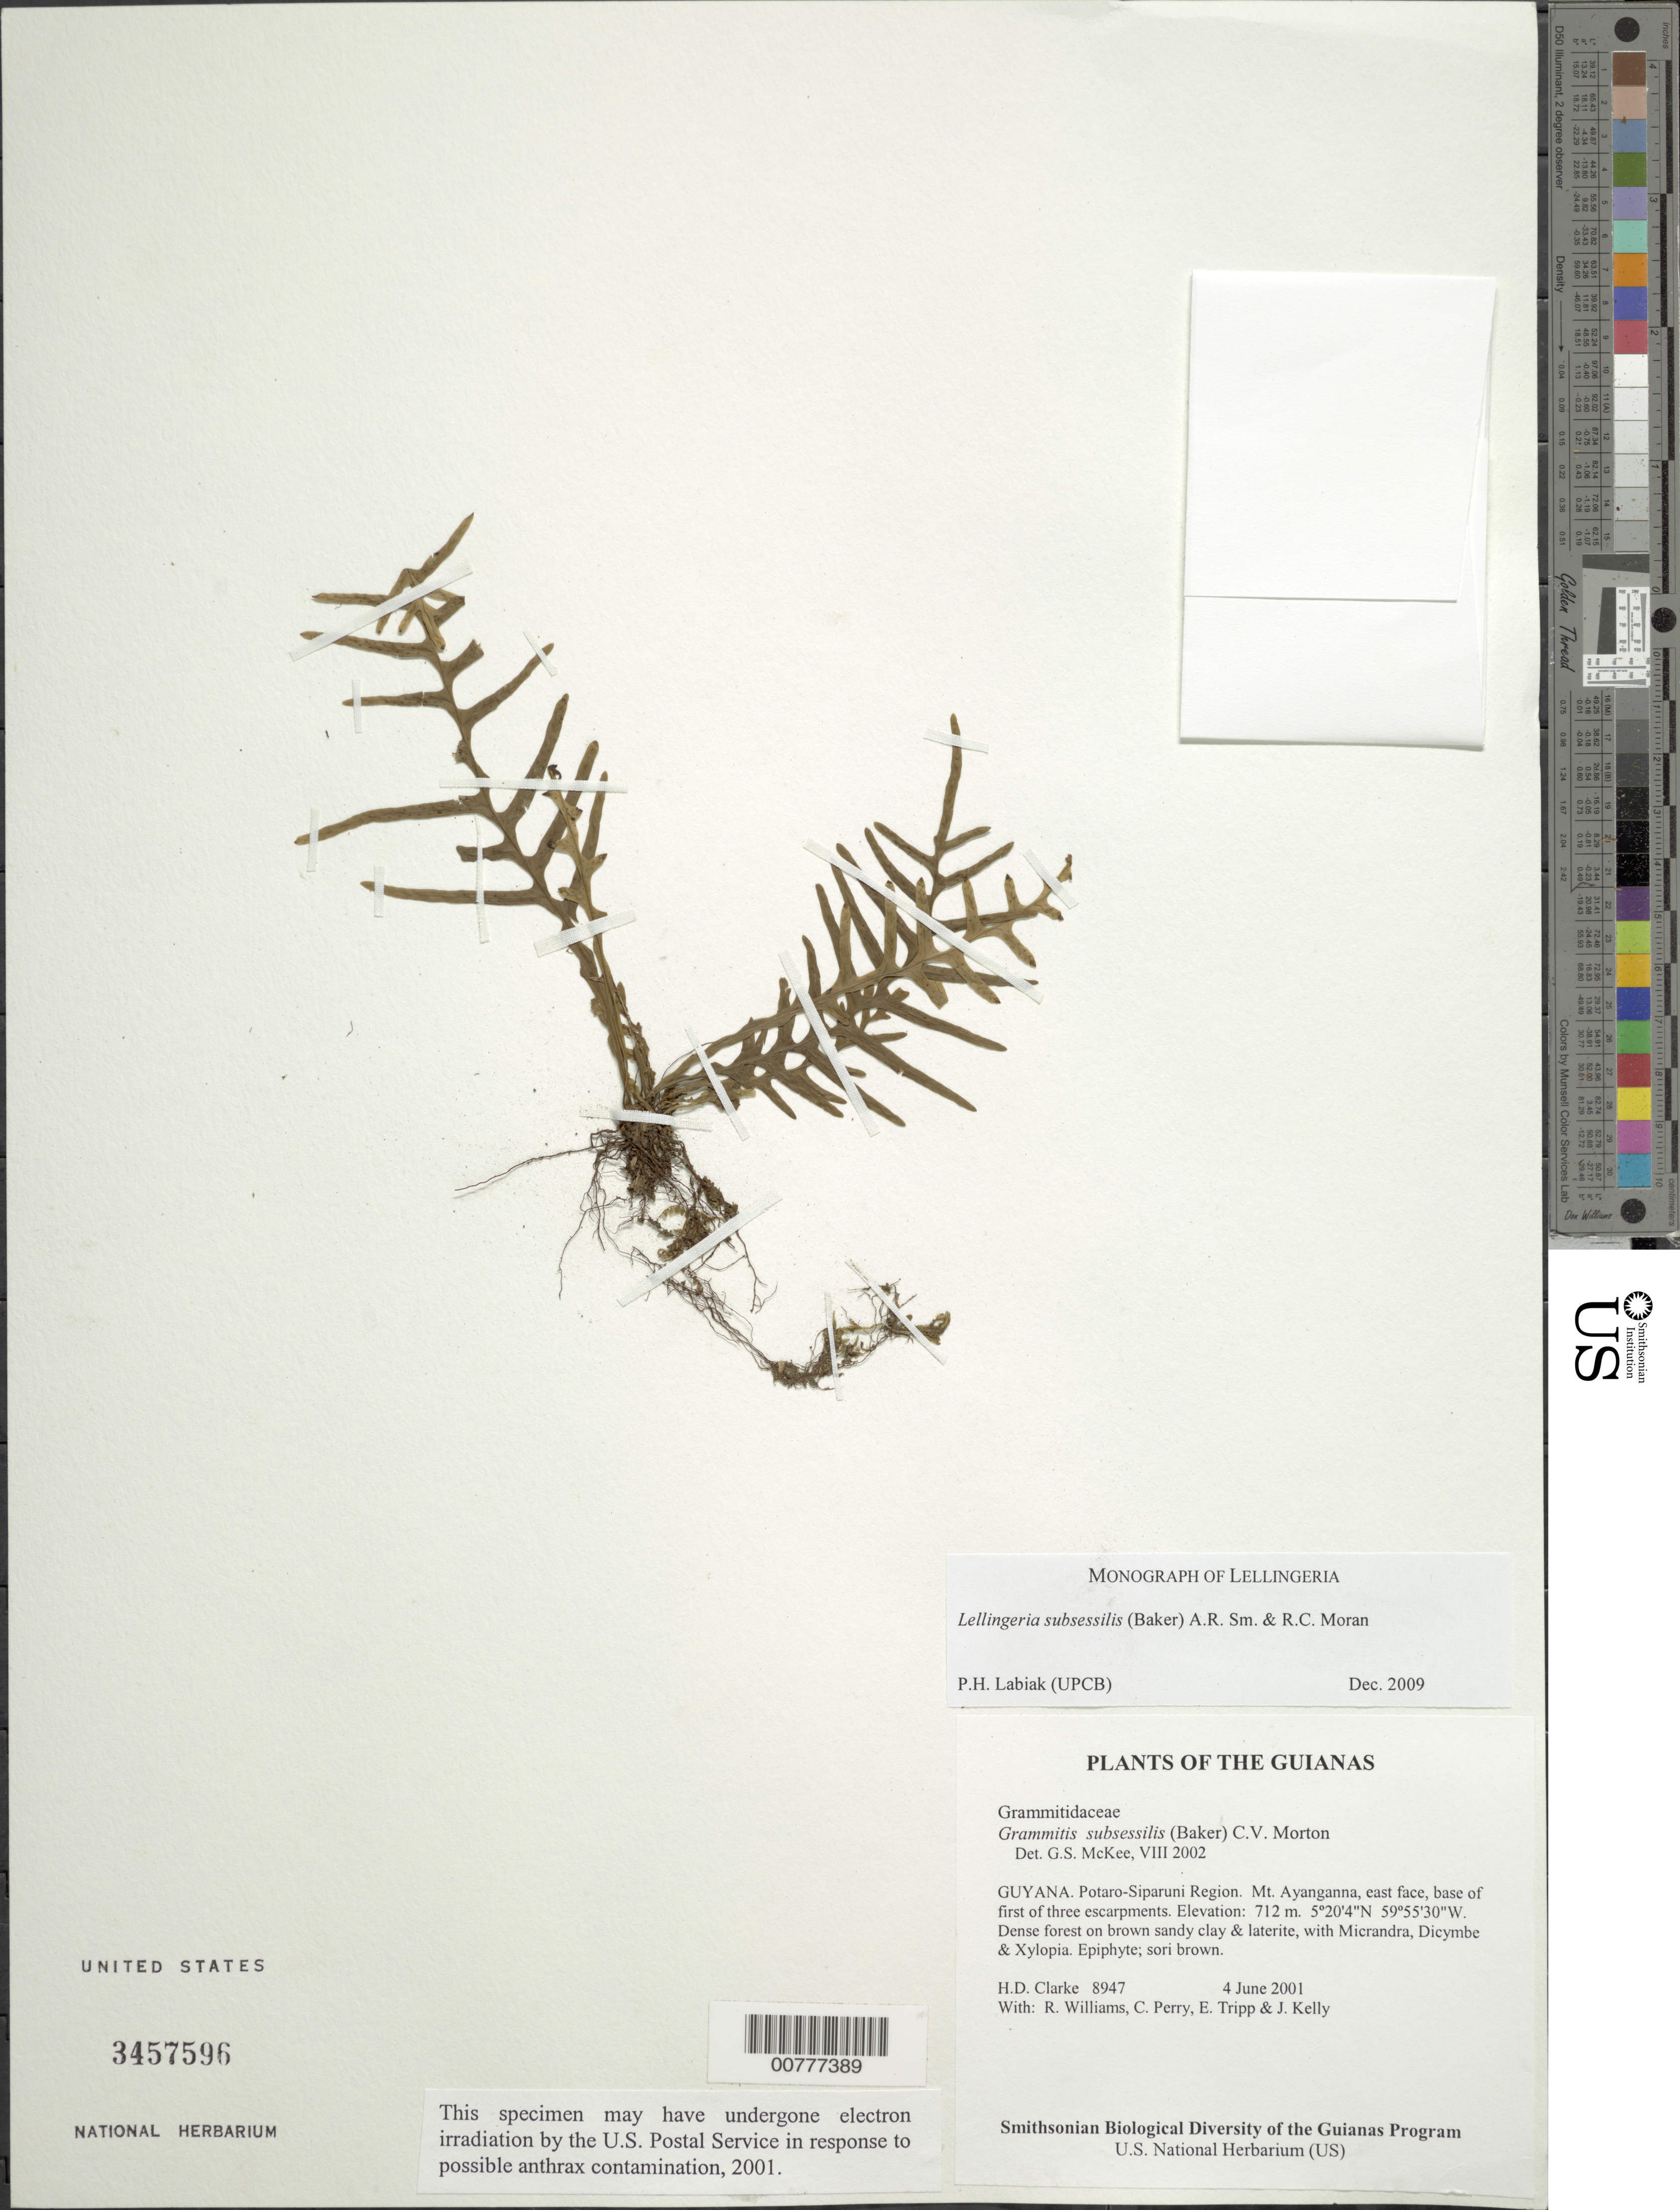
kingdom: Plantae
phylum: Tracheophyta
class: Polypodiopsida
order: Polypodiales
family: Polypodiaceae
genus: Lellingeria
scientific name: Lellingeria subsessilis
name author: (Baker) A.R. Sm. & R.C. Moran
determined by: Labiak, P. H.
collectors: H. D. Clarke, R. Williams, C. Perry, E. Tripp & J. Kelly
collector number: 8947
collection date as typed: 4 June 2001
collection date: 2001-06-04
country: Guyana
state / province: Potaro-Siparuni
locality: Mt. Ayanganna, east face, base of first of three escarpments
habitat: Dense forest on brown sandy clay & laterite, with Micrandra, Dicymbe & Xylopia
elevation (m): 712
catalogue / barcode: US 3457596